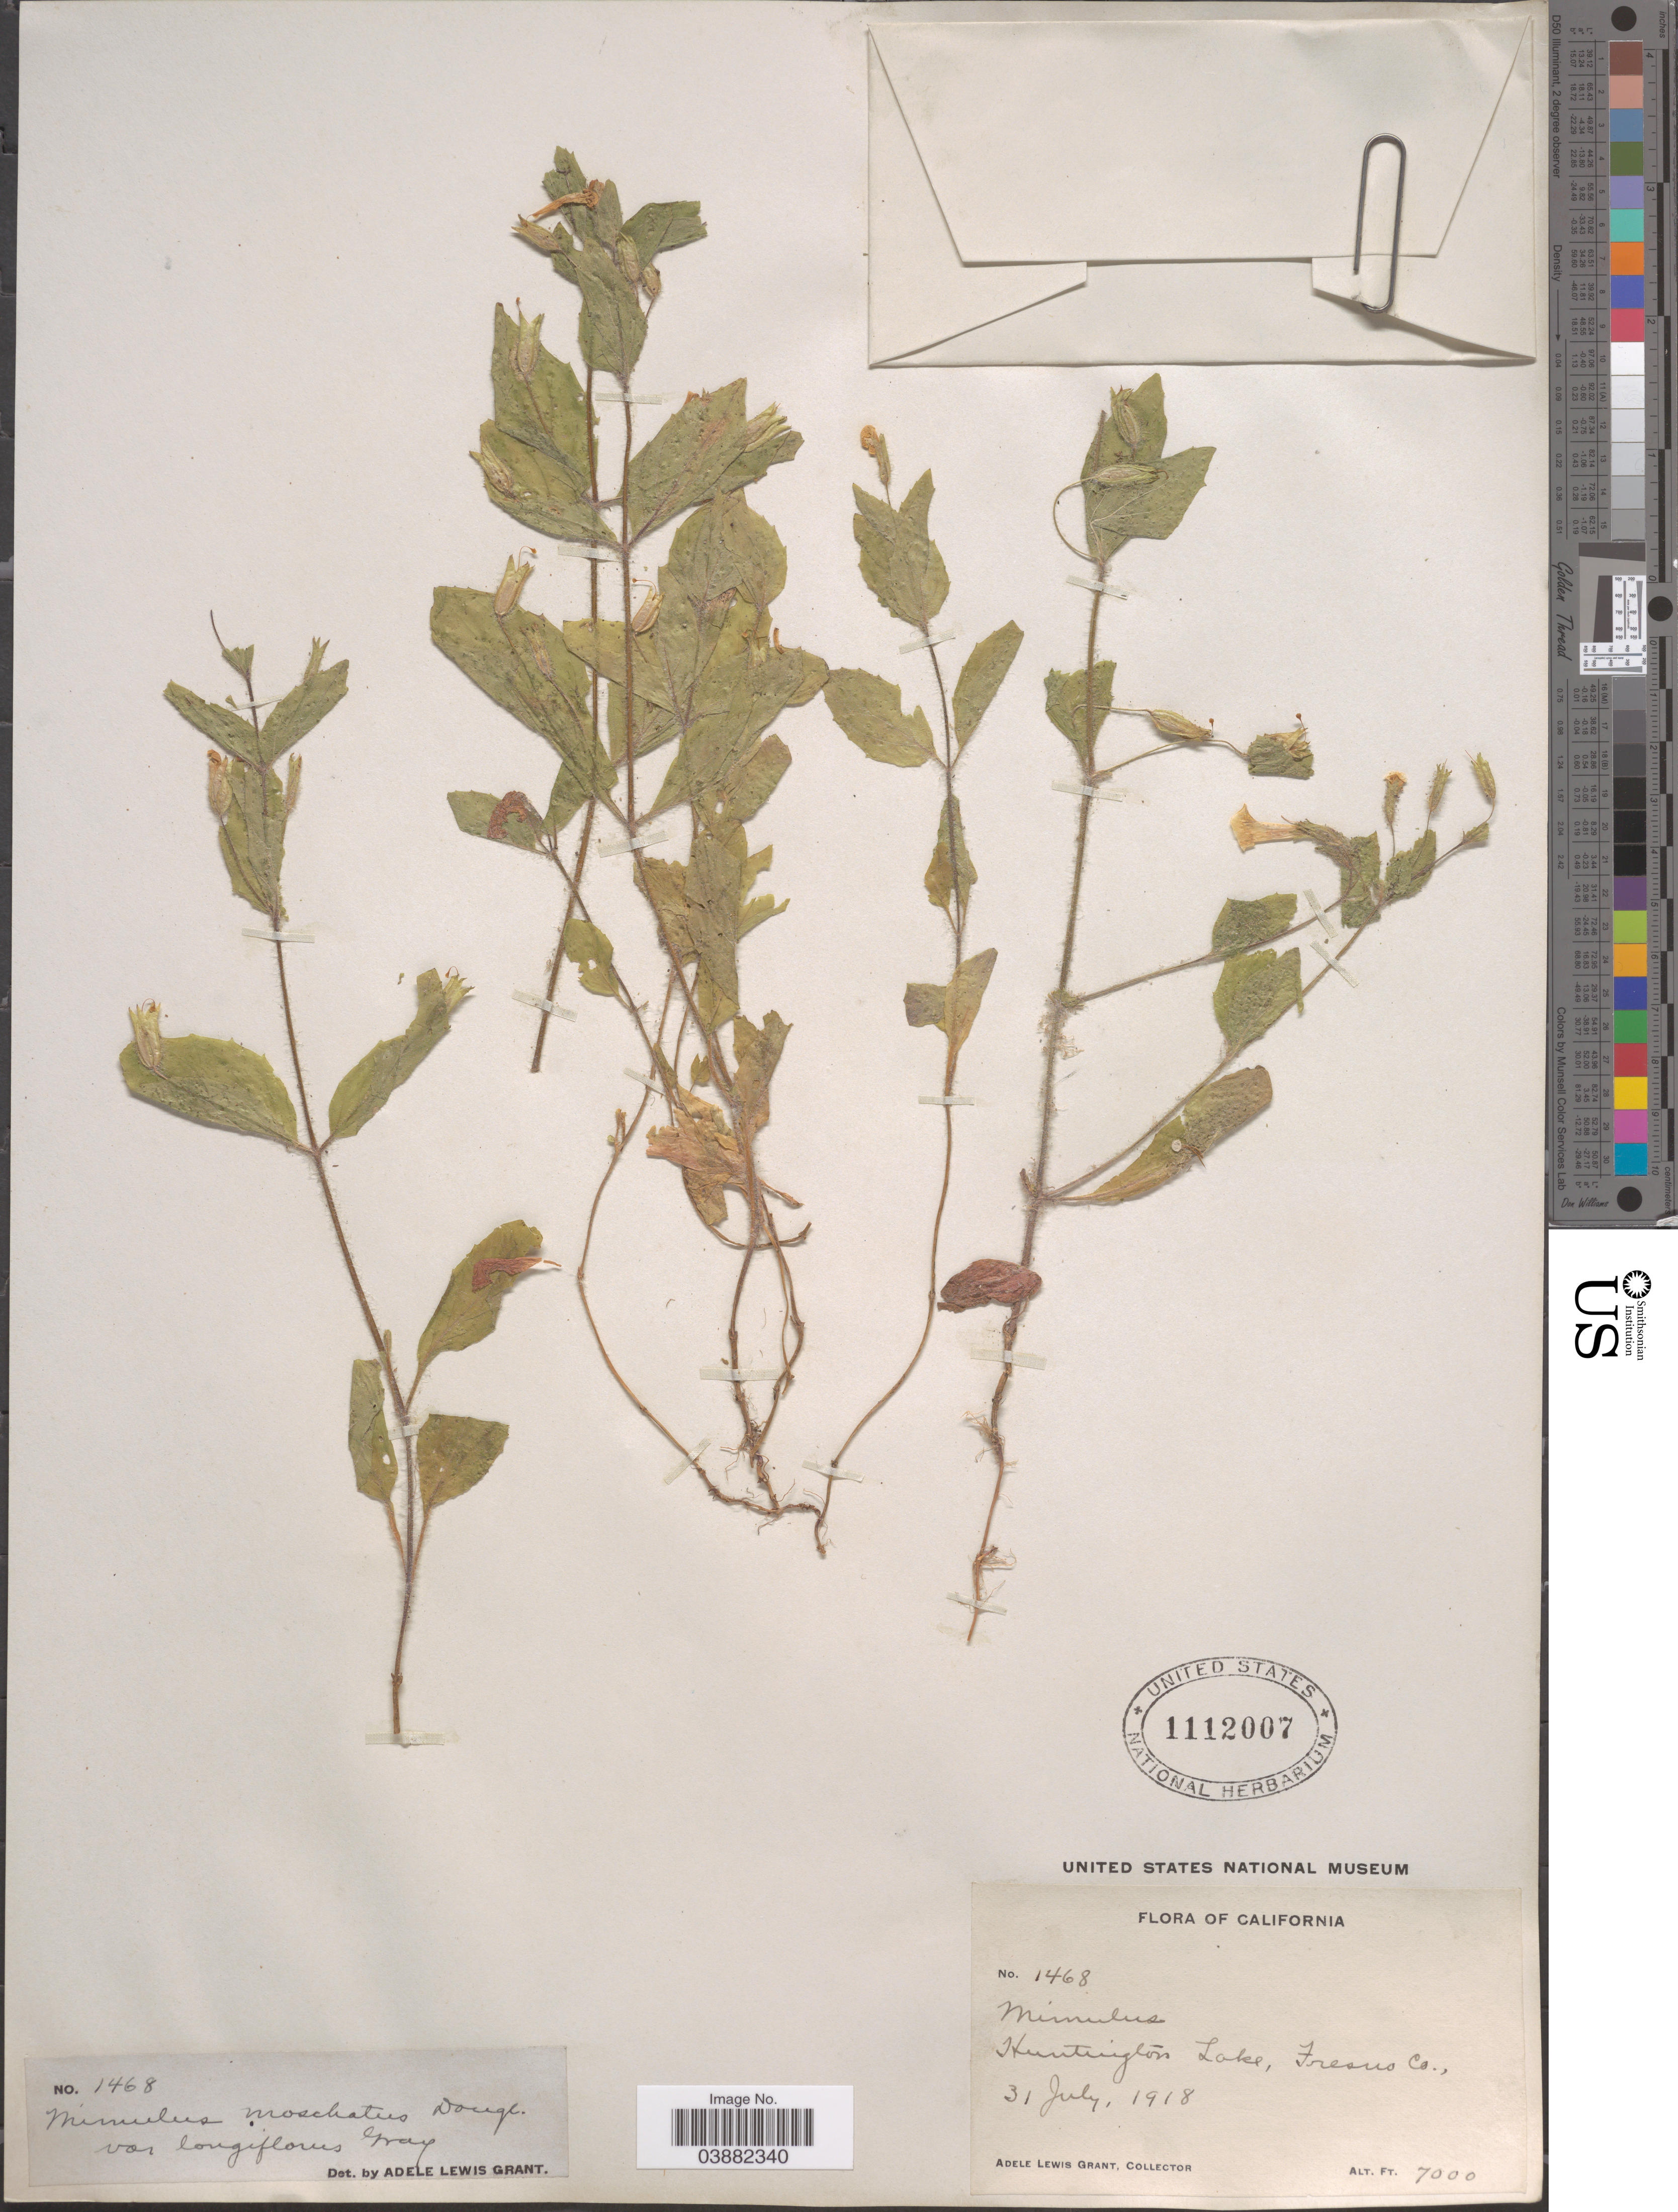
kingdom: Plantae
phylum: Tracheophyta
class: Magnoliopsida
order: Lamiales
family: Phrymaceae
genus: Mimulus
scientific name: Mimulus moschatus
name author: Douglas ex Lindl.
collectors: A. L. Grant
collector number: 1468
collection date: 1918-07-31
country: United States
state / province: California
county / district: Fresno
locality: Huntington Lake, Fresno co.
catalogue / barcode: US 1112007